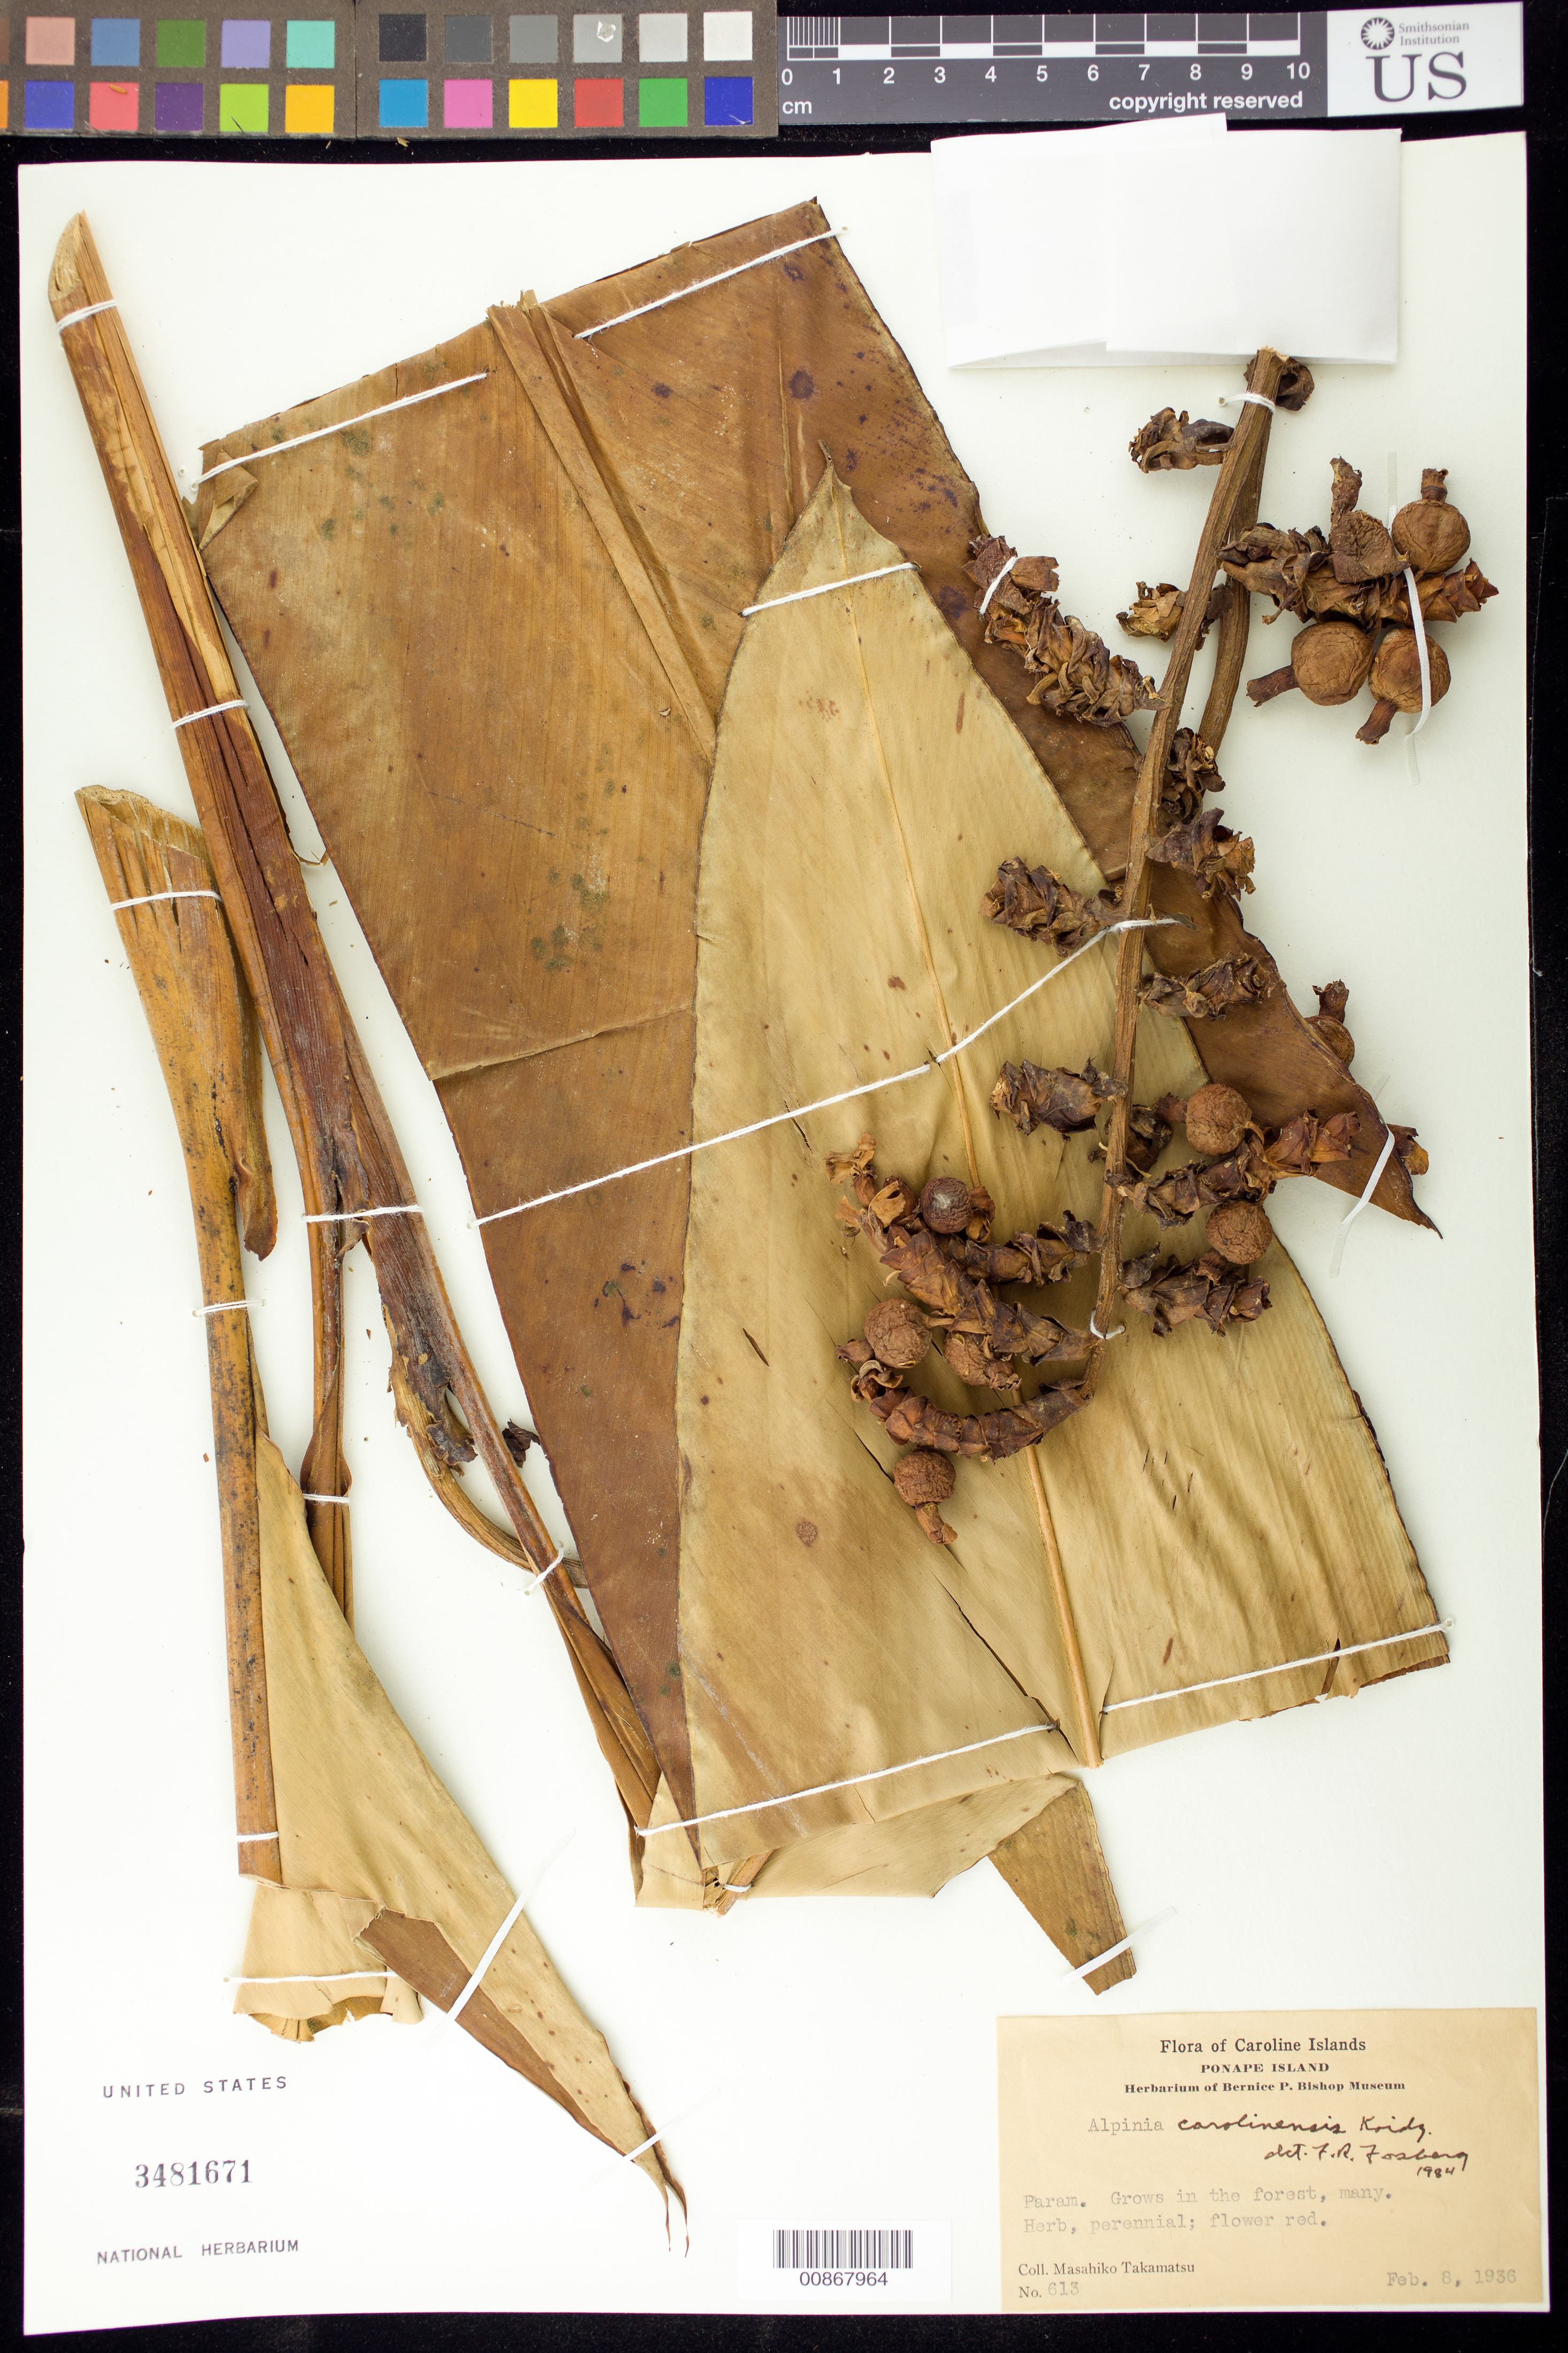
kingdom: Plantae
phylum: Tracheophyta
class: Liliopsida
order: Zingiberales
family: Zingiberaceae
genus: Alpinia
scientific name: Alpinia carolinensis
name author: Koidz.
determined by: Fosberg, F. R.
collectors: M. Takamatsu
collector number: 613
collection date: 1936-02-08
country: Micronesia, Federated States of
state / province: Pohnpei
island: Pohnpei [Ponape]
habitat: Grows in the forest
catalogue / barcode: US 3481671